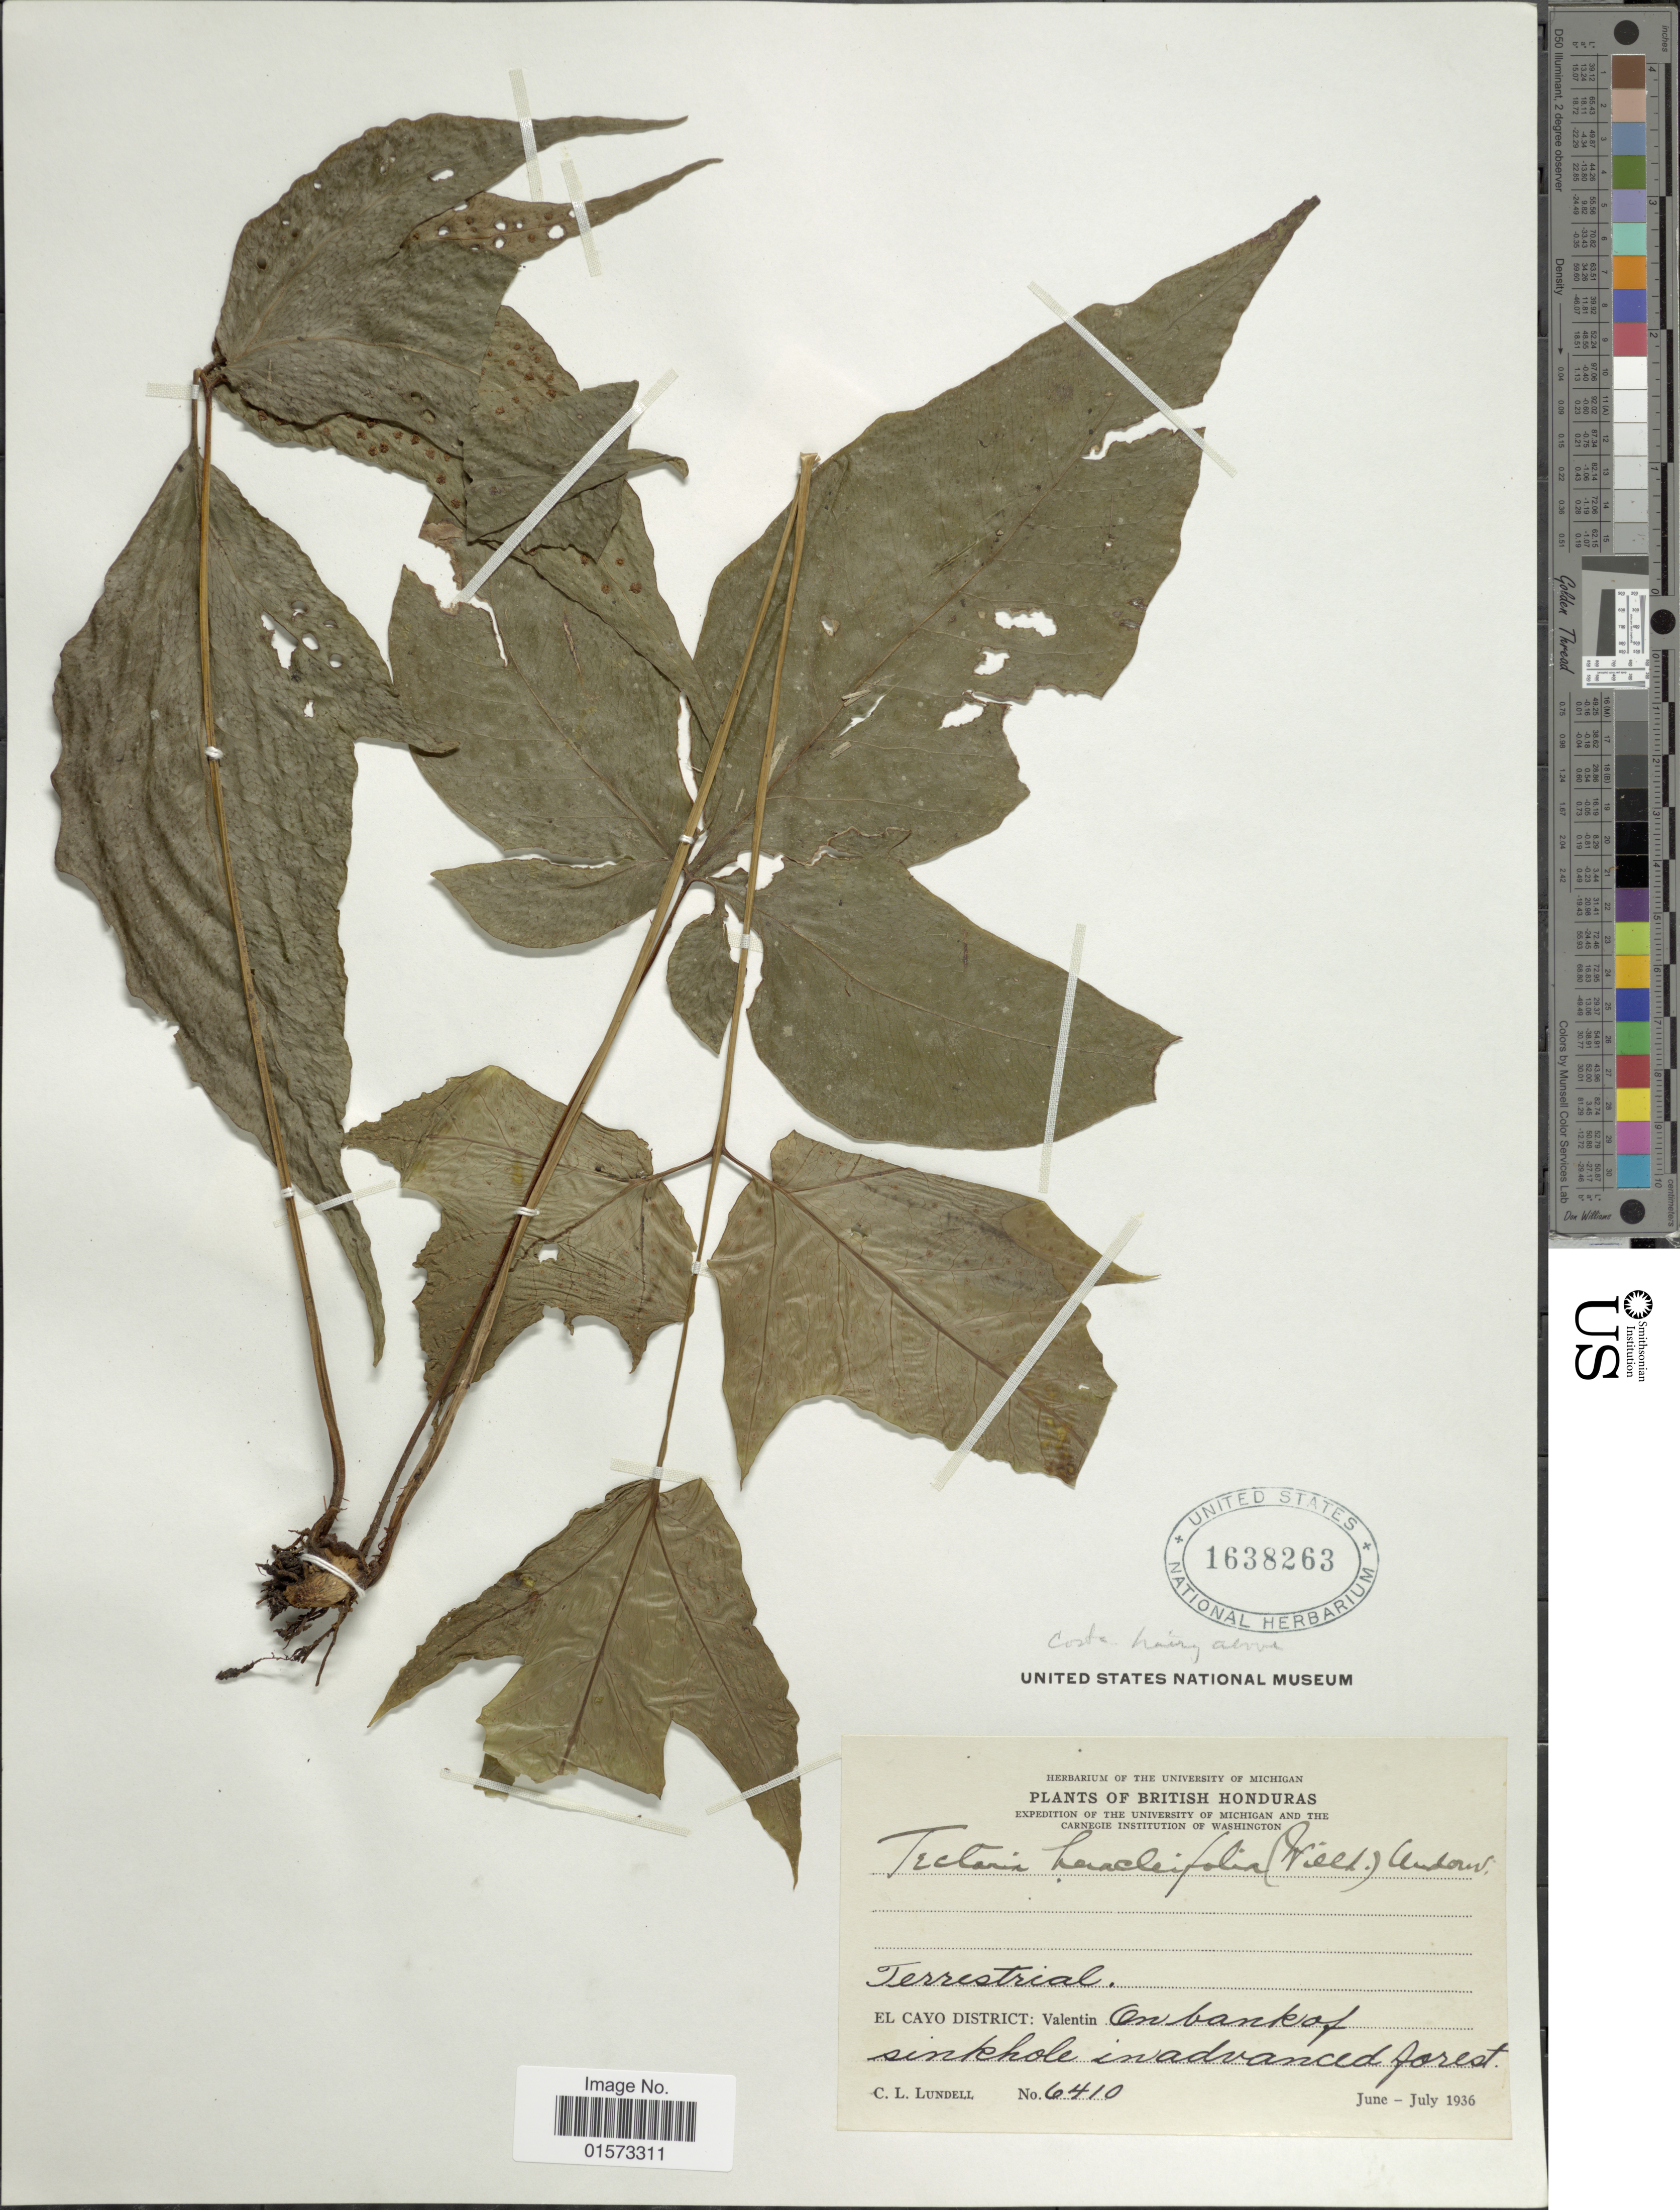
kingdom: Plantae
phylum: Tracheophyta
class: Polypodiopsida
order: Polypodiales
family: Tectariaceae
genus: Tectaria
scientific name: Tectaria heracleifolia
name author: (Willd.) Underw.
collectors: C. L. Lundell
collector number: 6410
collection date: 1936-06/1936-07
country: Belize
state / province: Cayo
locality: British Honduras. El Cayo District: Valentin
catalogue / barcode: US 1638263